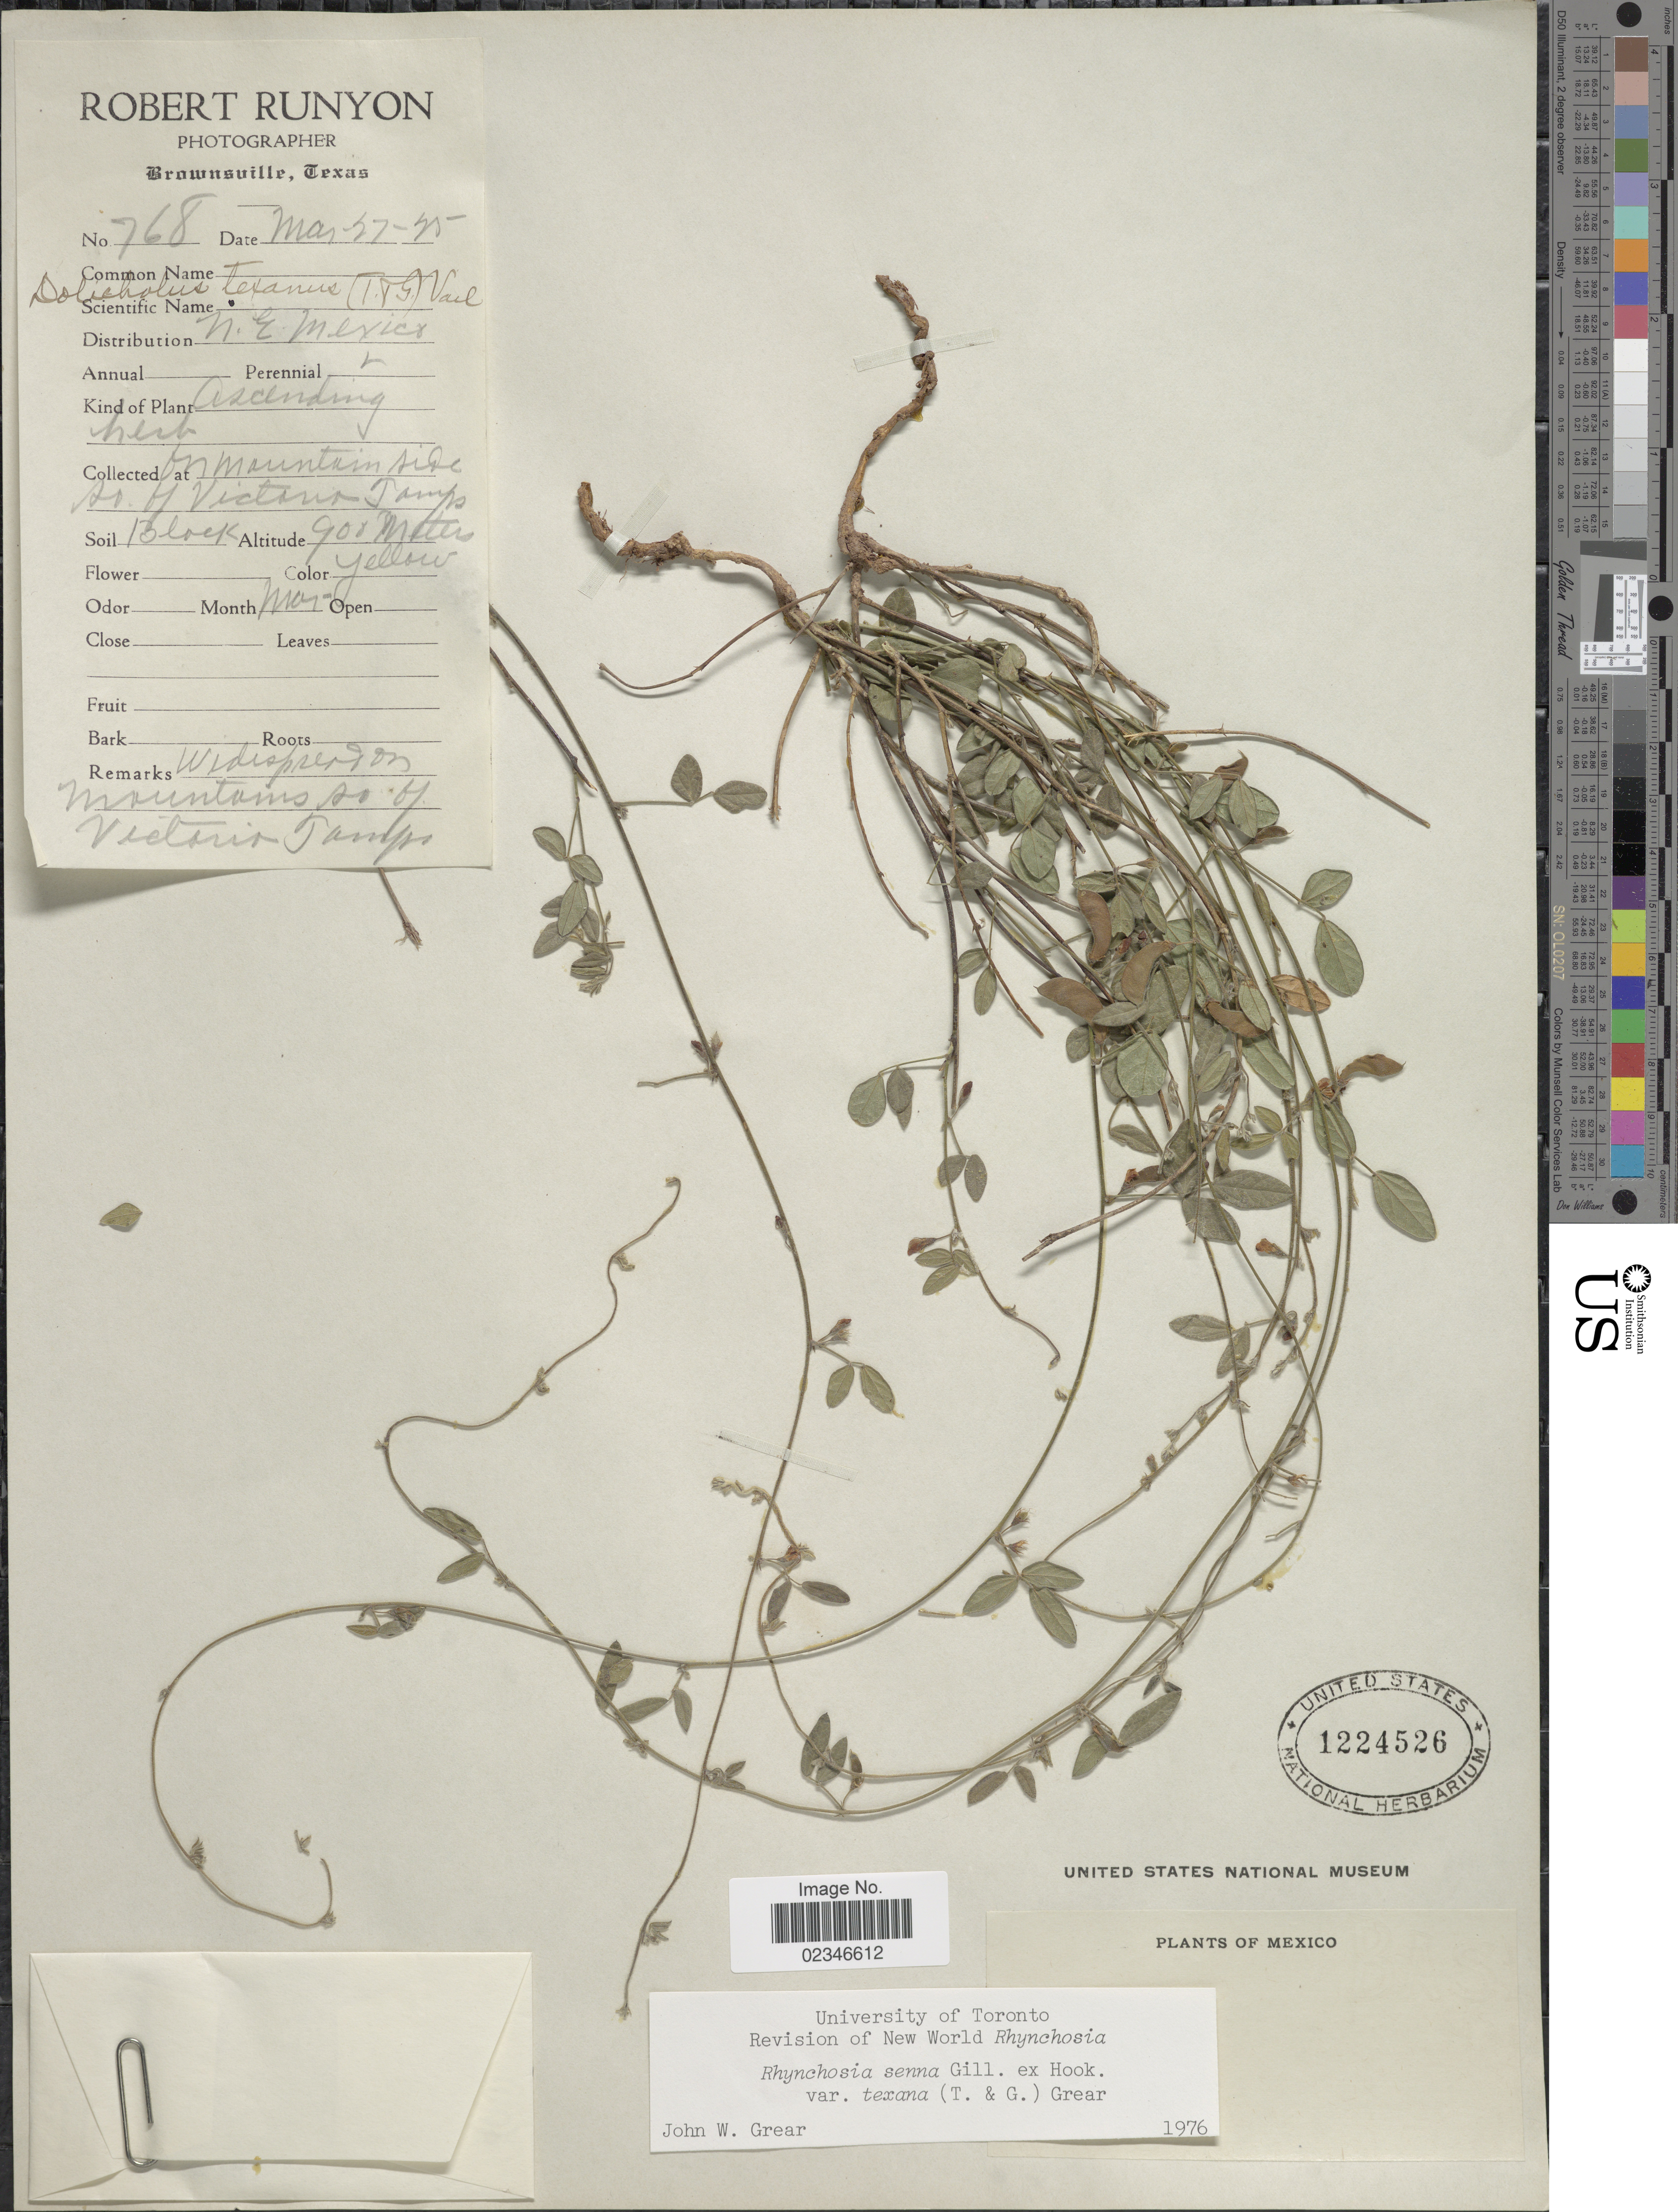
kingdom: Plantae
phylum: Tracheophyta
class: Magnoliopsida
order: Fabales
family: Fabaceae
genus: Rhynchosia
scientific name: Rhynchosia senna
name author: Gillies ex Hook.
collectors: R. Runyon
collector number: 768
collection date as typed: Transcribed d/m/y: 27/3/25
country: Mexico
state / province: Tamaulipas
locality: N. E. Mexico, On mountain side so. of Victoria Tamps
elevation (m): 900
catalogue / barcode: US 1224526